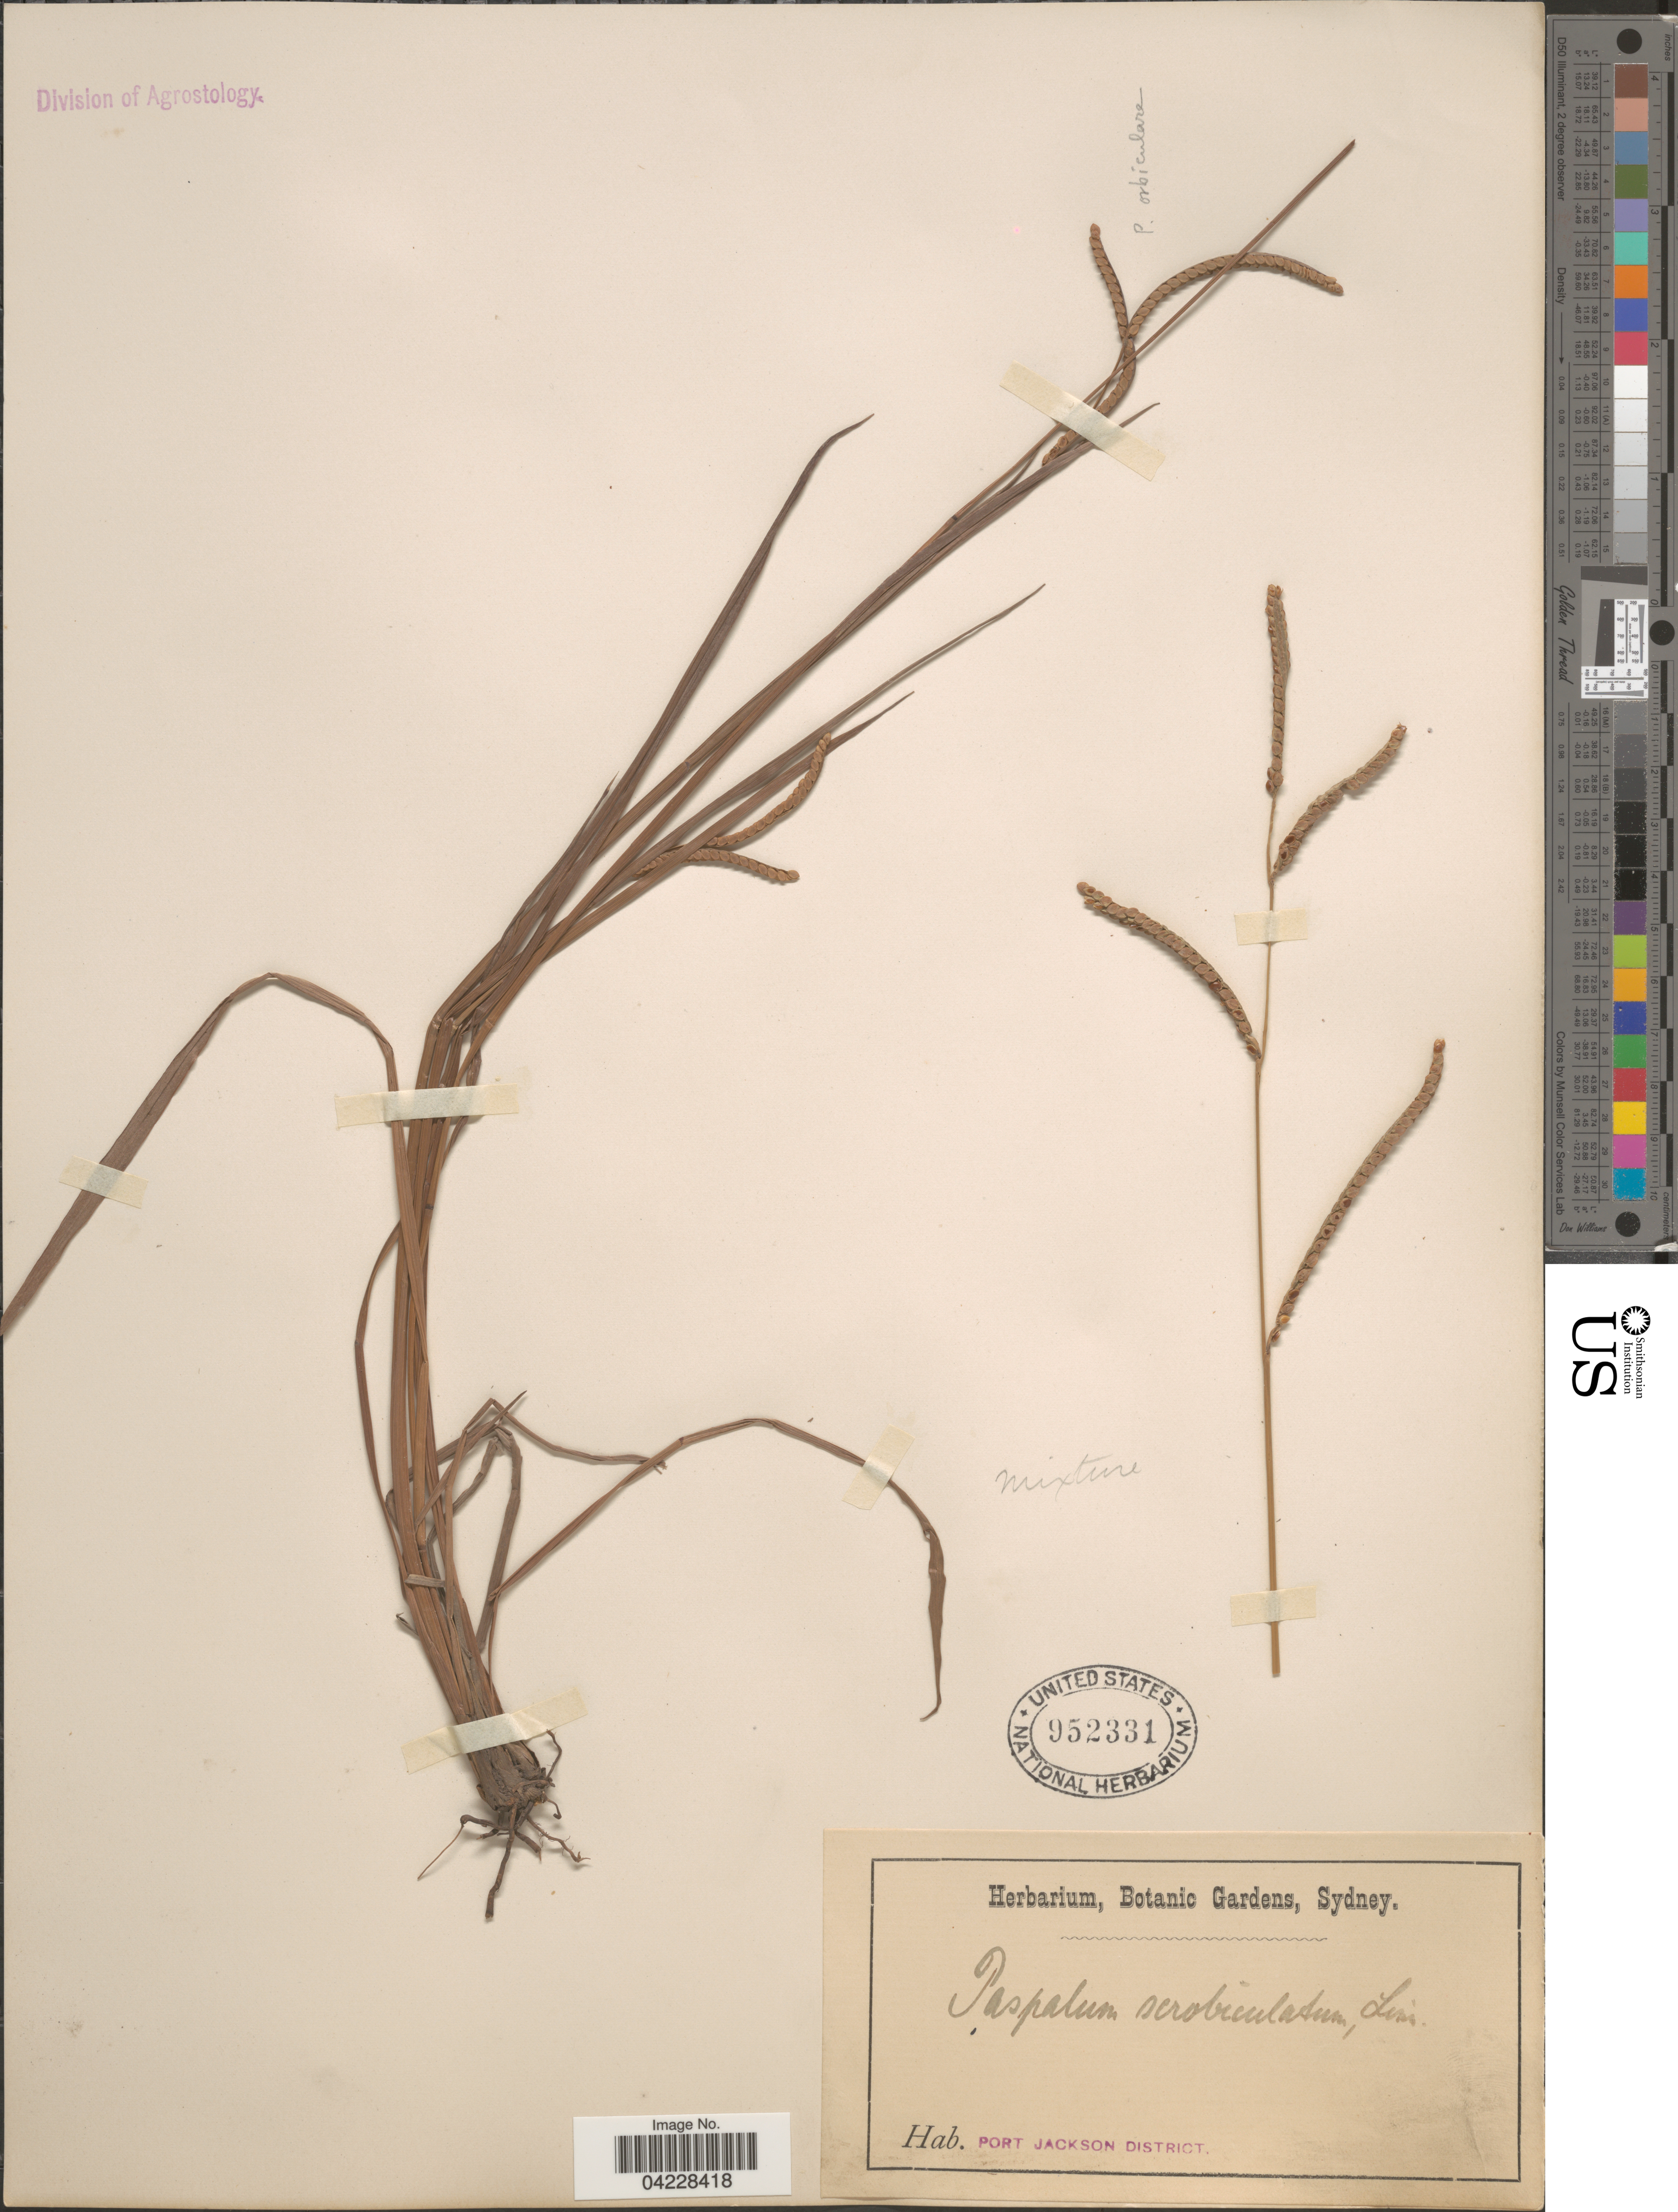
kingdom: Plantae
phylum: Tracheophyta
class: Liliopsida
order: Poales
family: Poaceae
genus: Paspalum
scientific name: Paspalum scrobiculatum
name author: L.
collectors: Herbarium, Botanic Gardens, Sydney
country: Australia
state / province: New South Wales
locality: Port Jackson District.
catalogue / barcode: US 952331